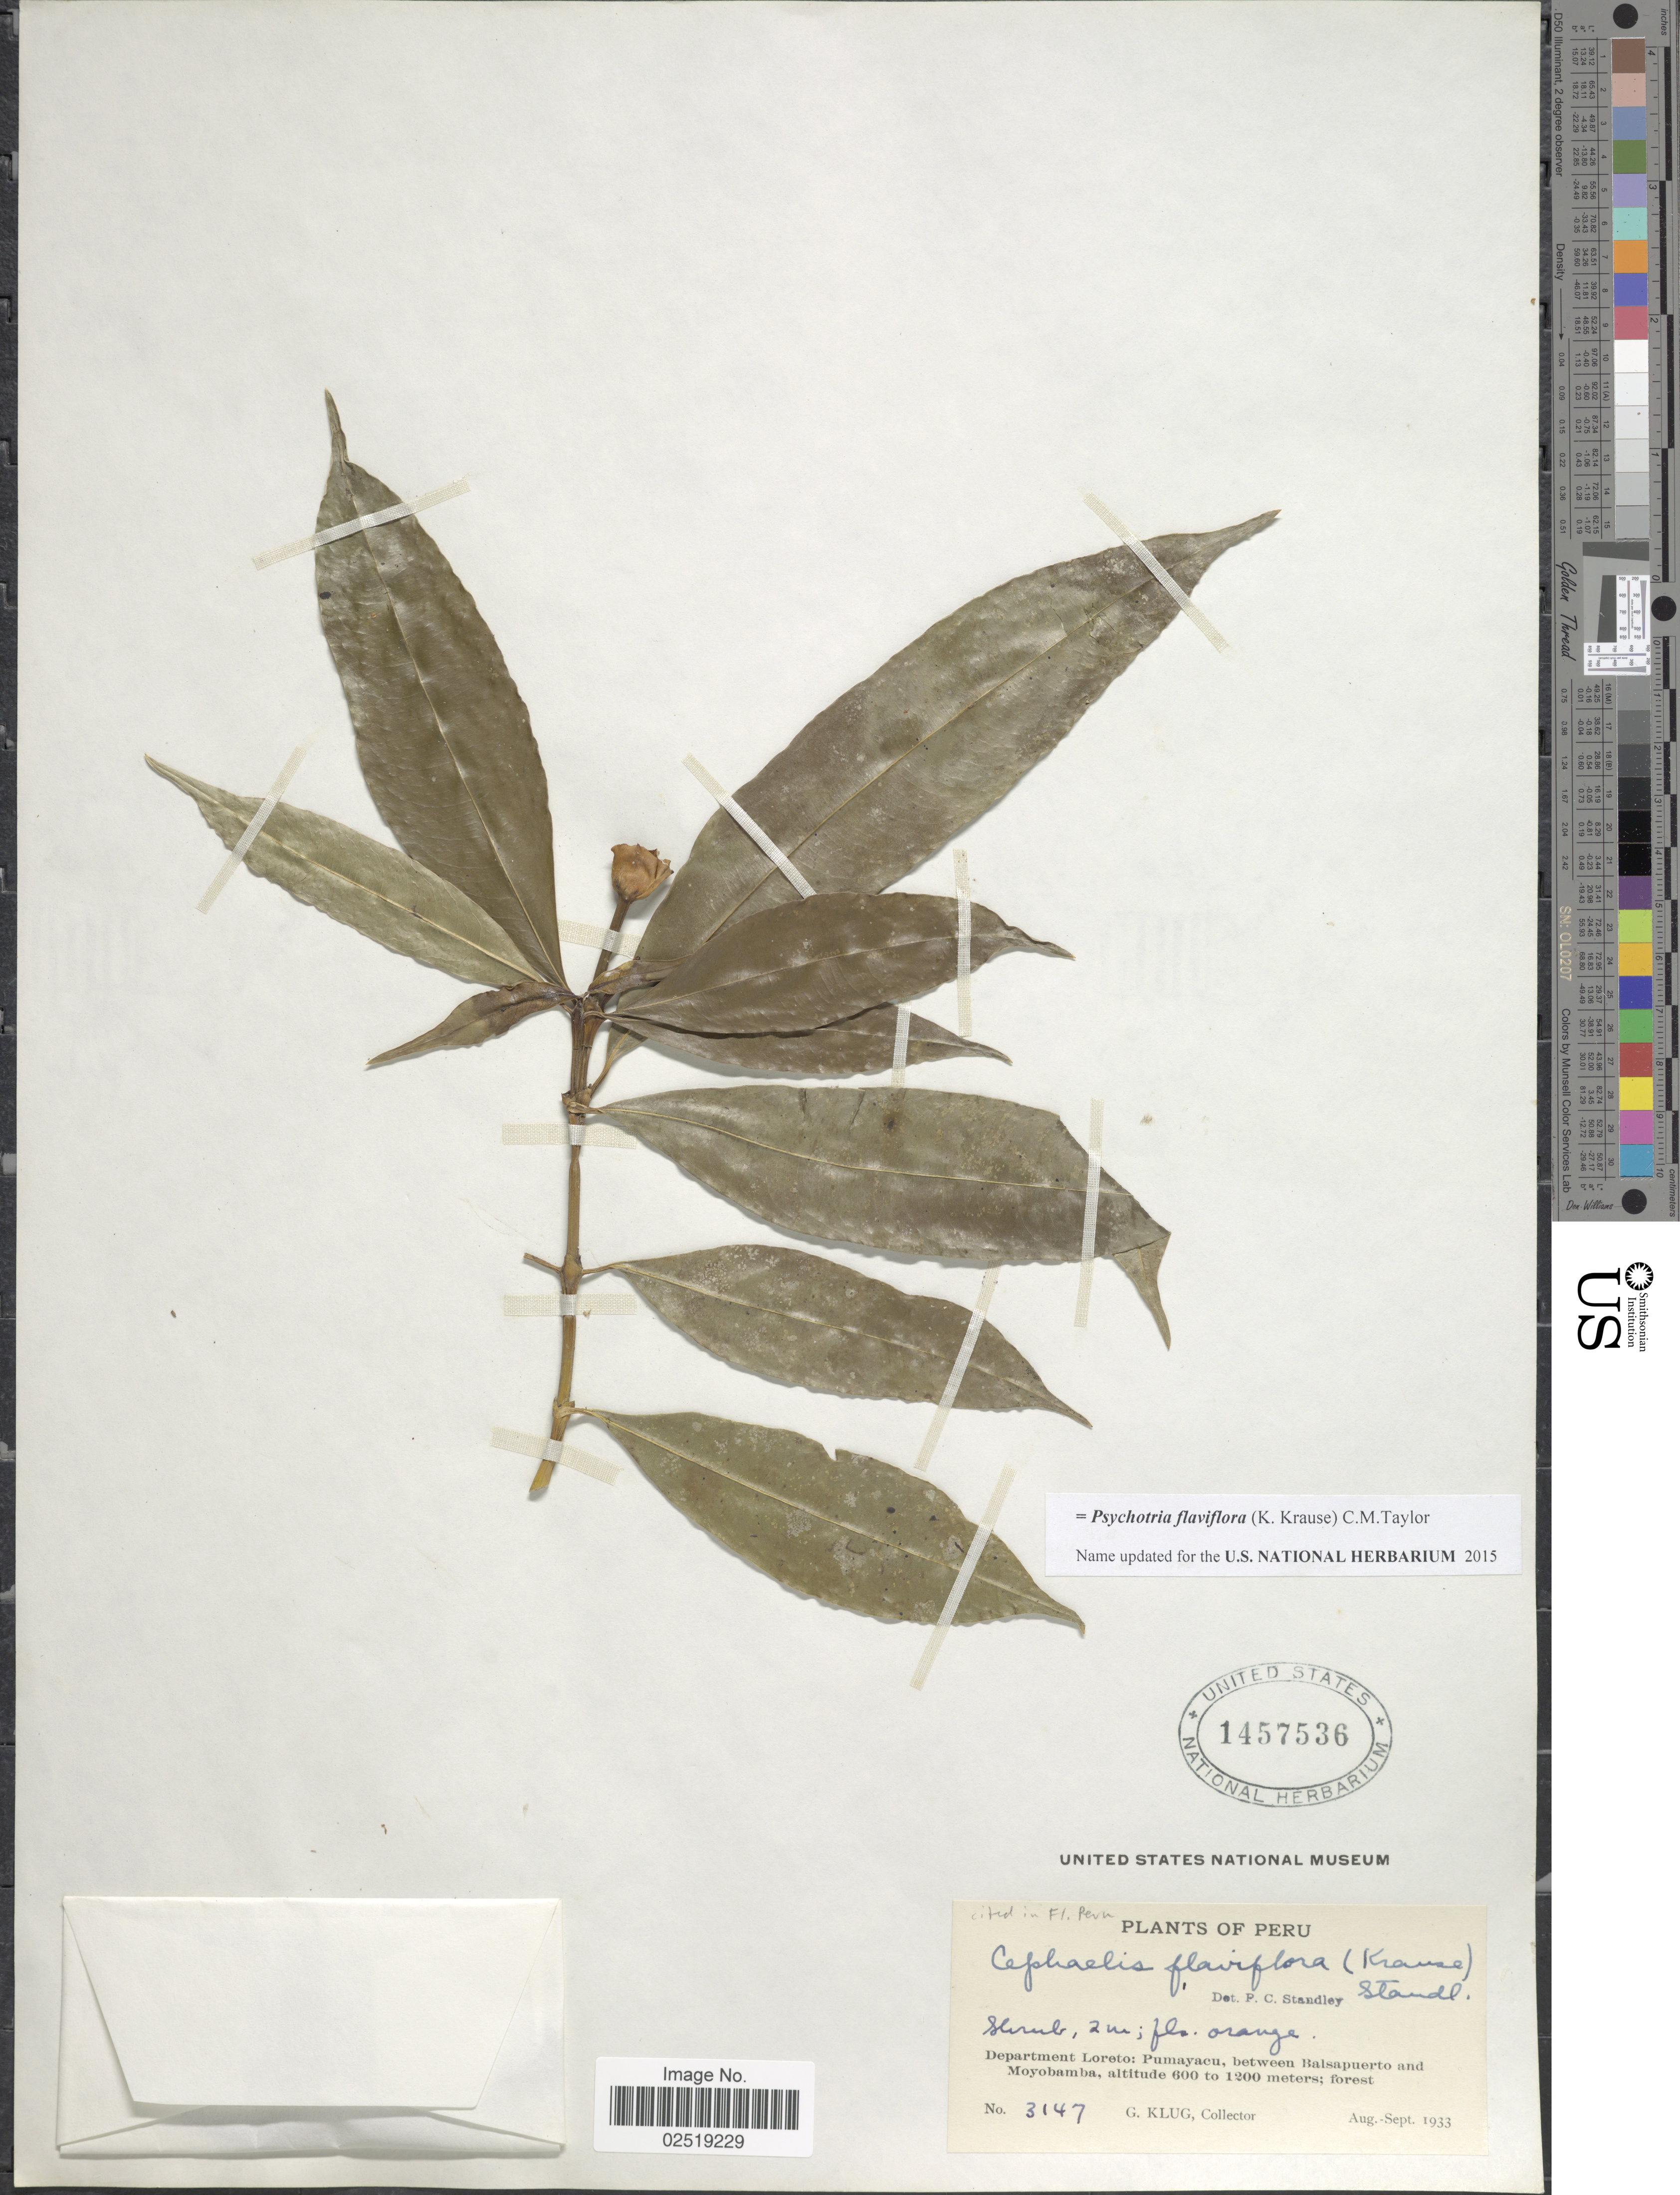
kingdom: Plantae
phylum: Tracheophyta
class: Magnoliopsida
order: Gentianales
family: Rubiaceae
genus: Psychotria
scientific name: Psychotria flaviflora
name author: (K. Krause) C.M. Taylor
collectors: G. Klug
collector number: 3147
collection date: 1933-08/1933-09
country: Peru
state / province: Loreto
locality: Department Loreto: Pumayacu, between Balsapuerto and Moyobamba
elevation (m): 600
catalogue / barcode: US 1457536